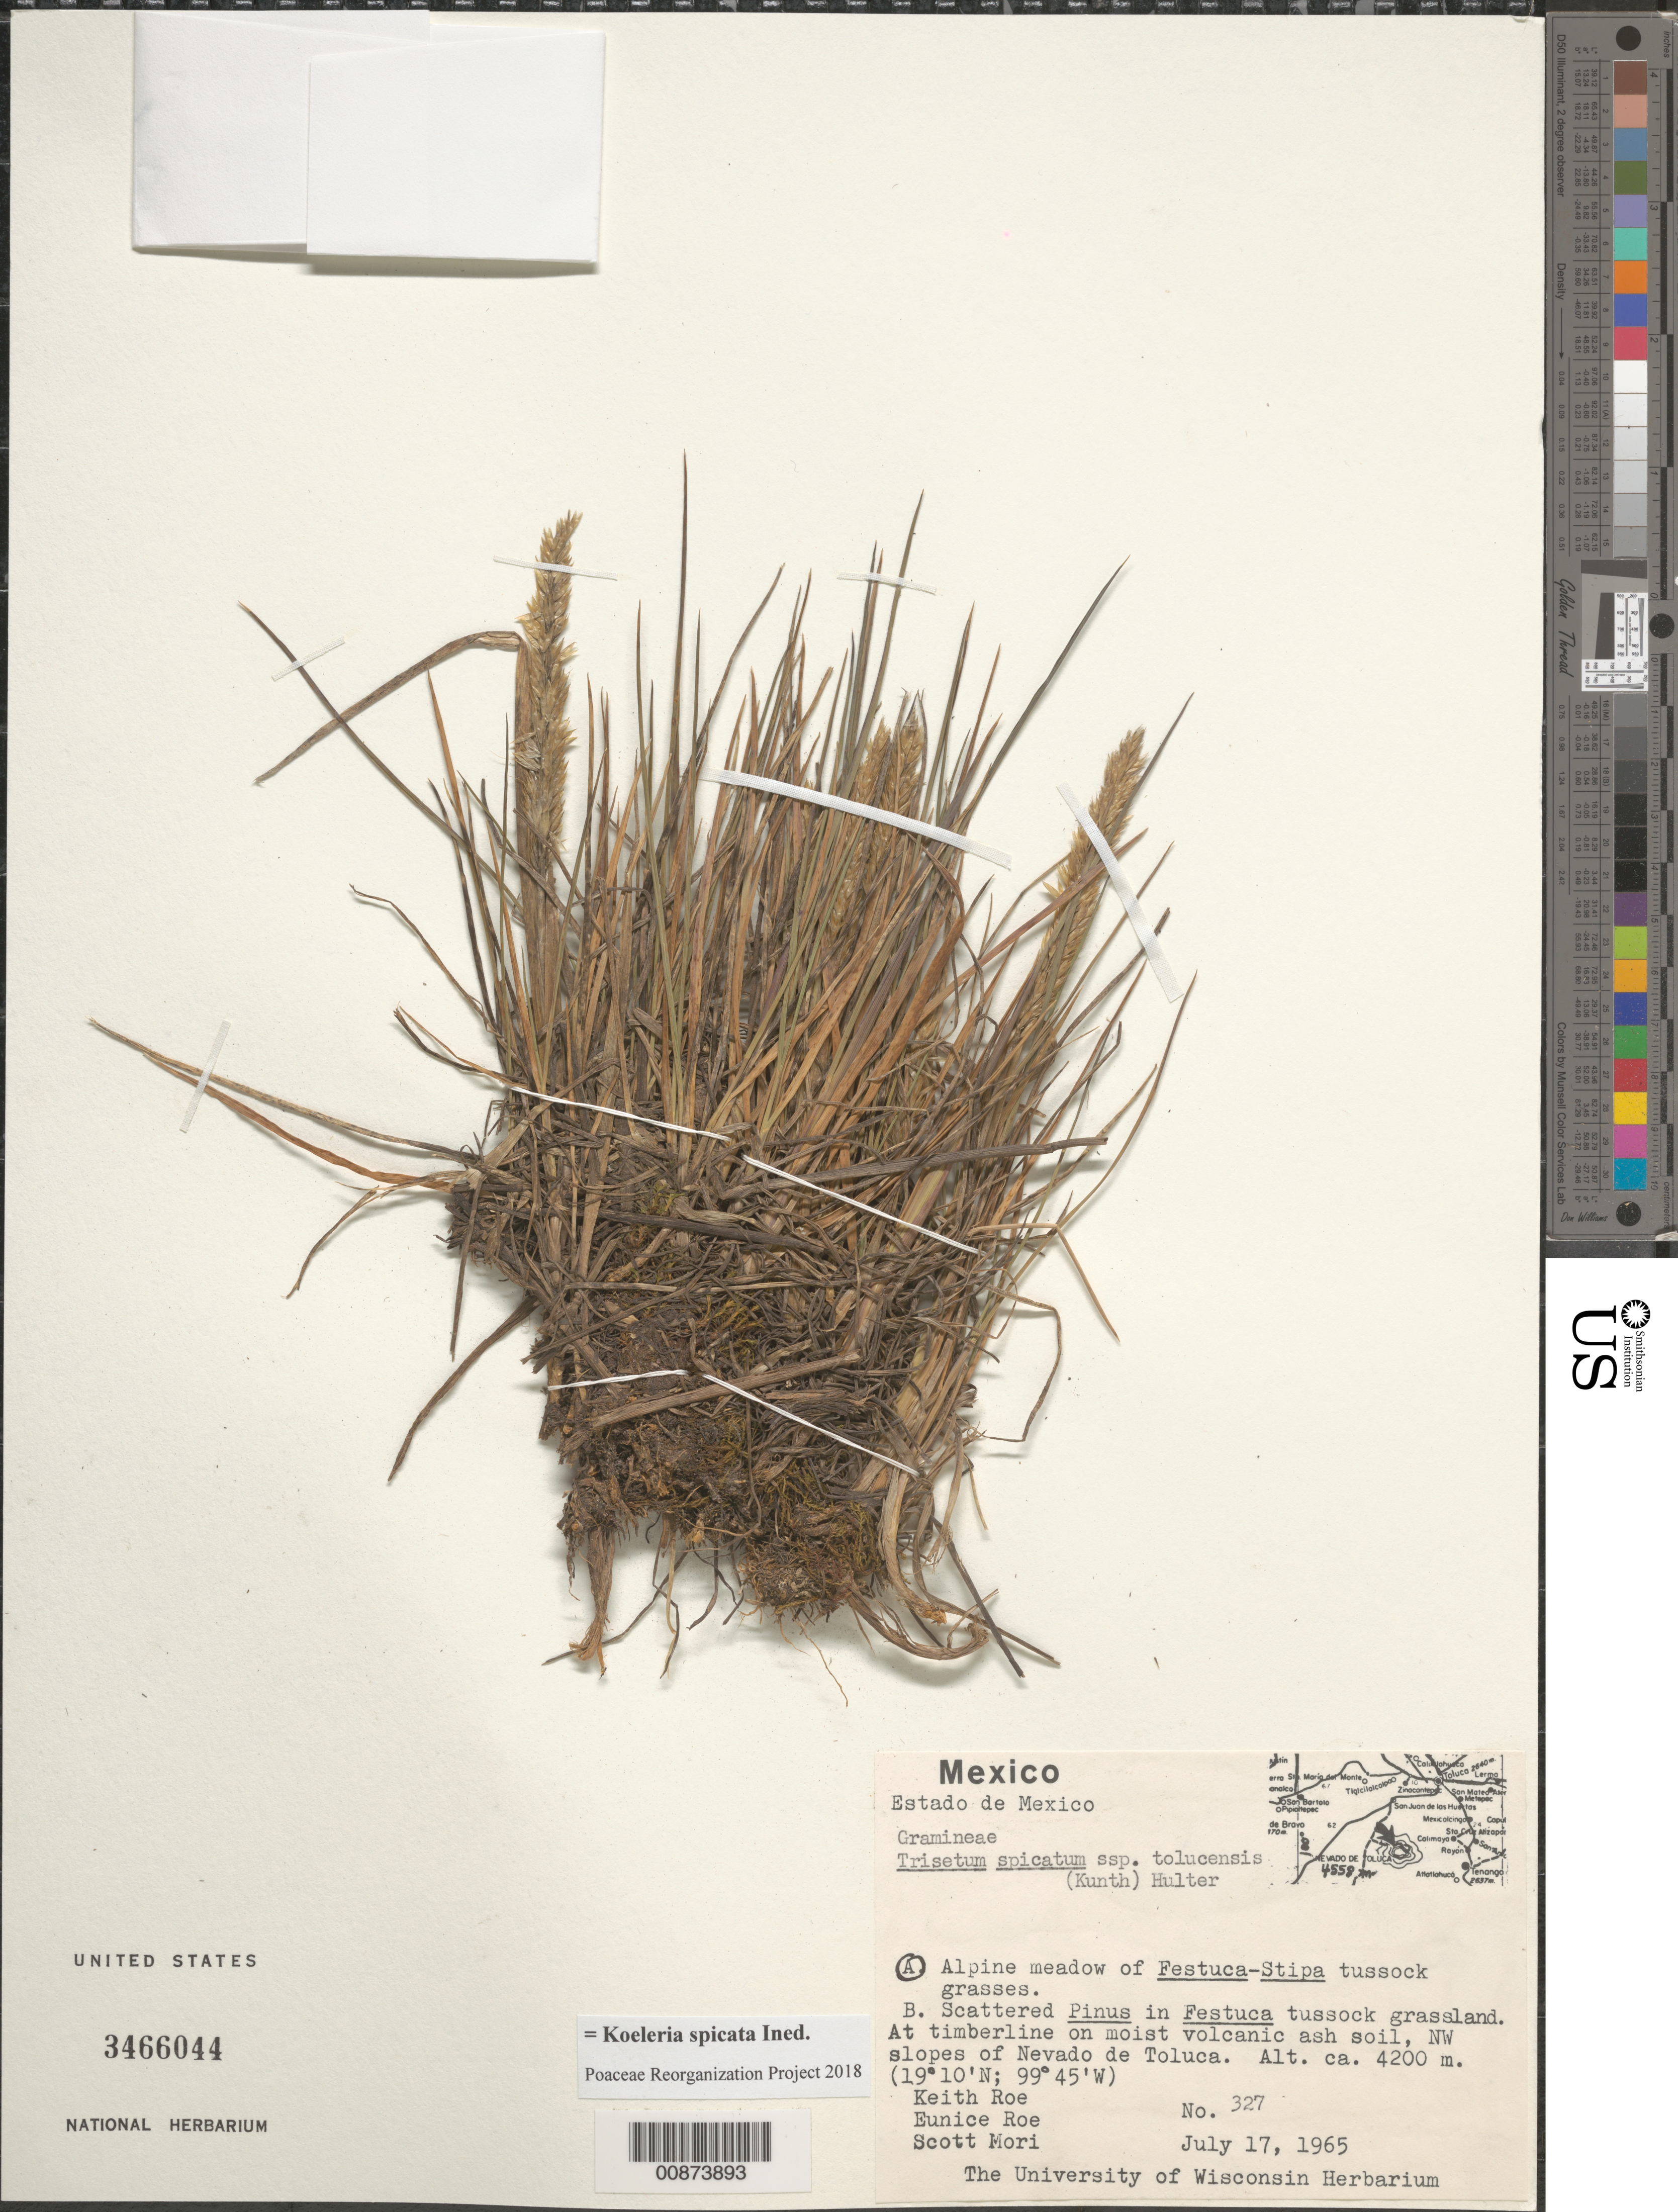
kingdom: Plantae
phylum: Tracheophyta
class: Liliopsida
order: Poales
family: Poaceae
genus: Koeleria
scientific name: Koeleria spicata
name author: (L.) Barberá et al.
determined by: Poaceae Reorganization Project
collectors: K. E. Roe, E. Roe & S. Mori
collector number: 327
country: Mexico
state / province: México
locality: NW slopes of Nevado de Toluca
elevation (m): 4200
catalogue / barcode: US 3466044